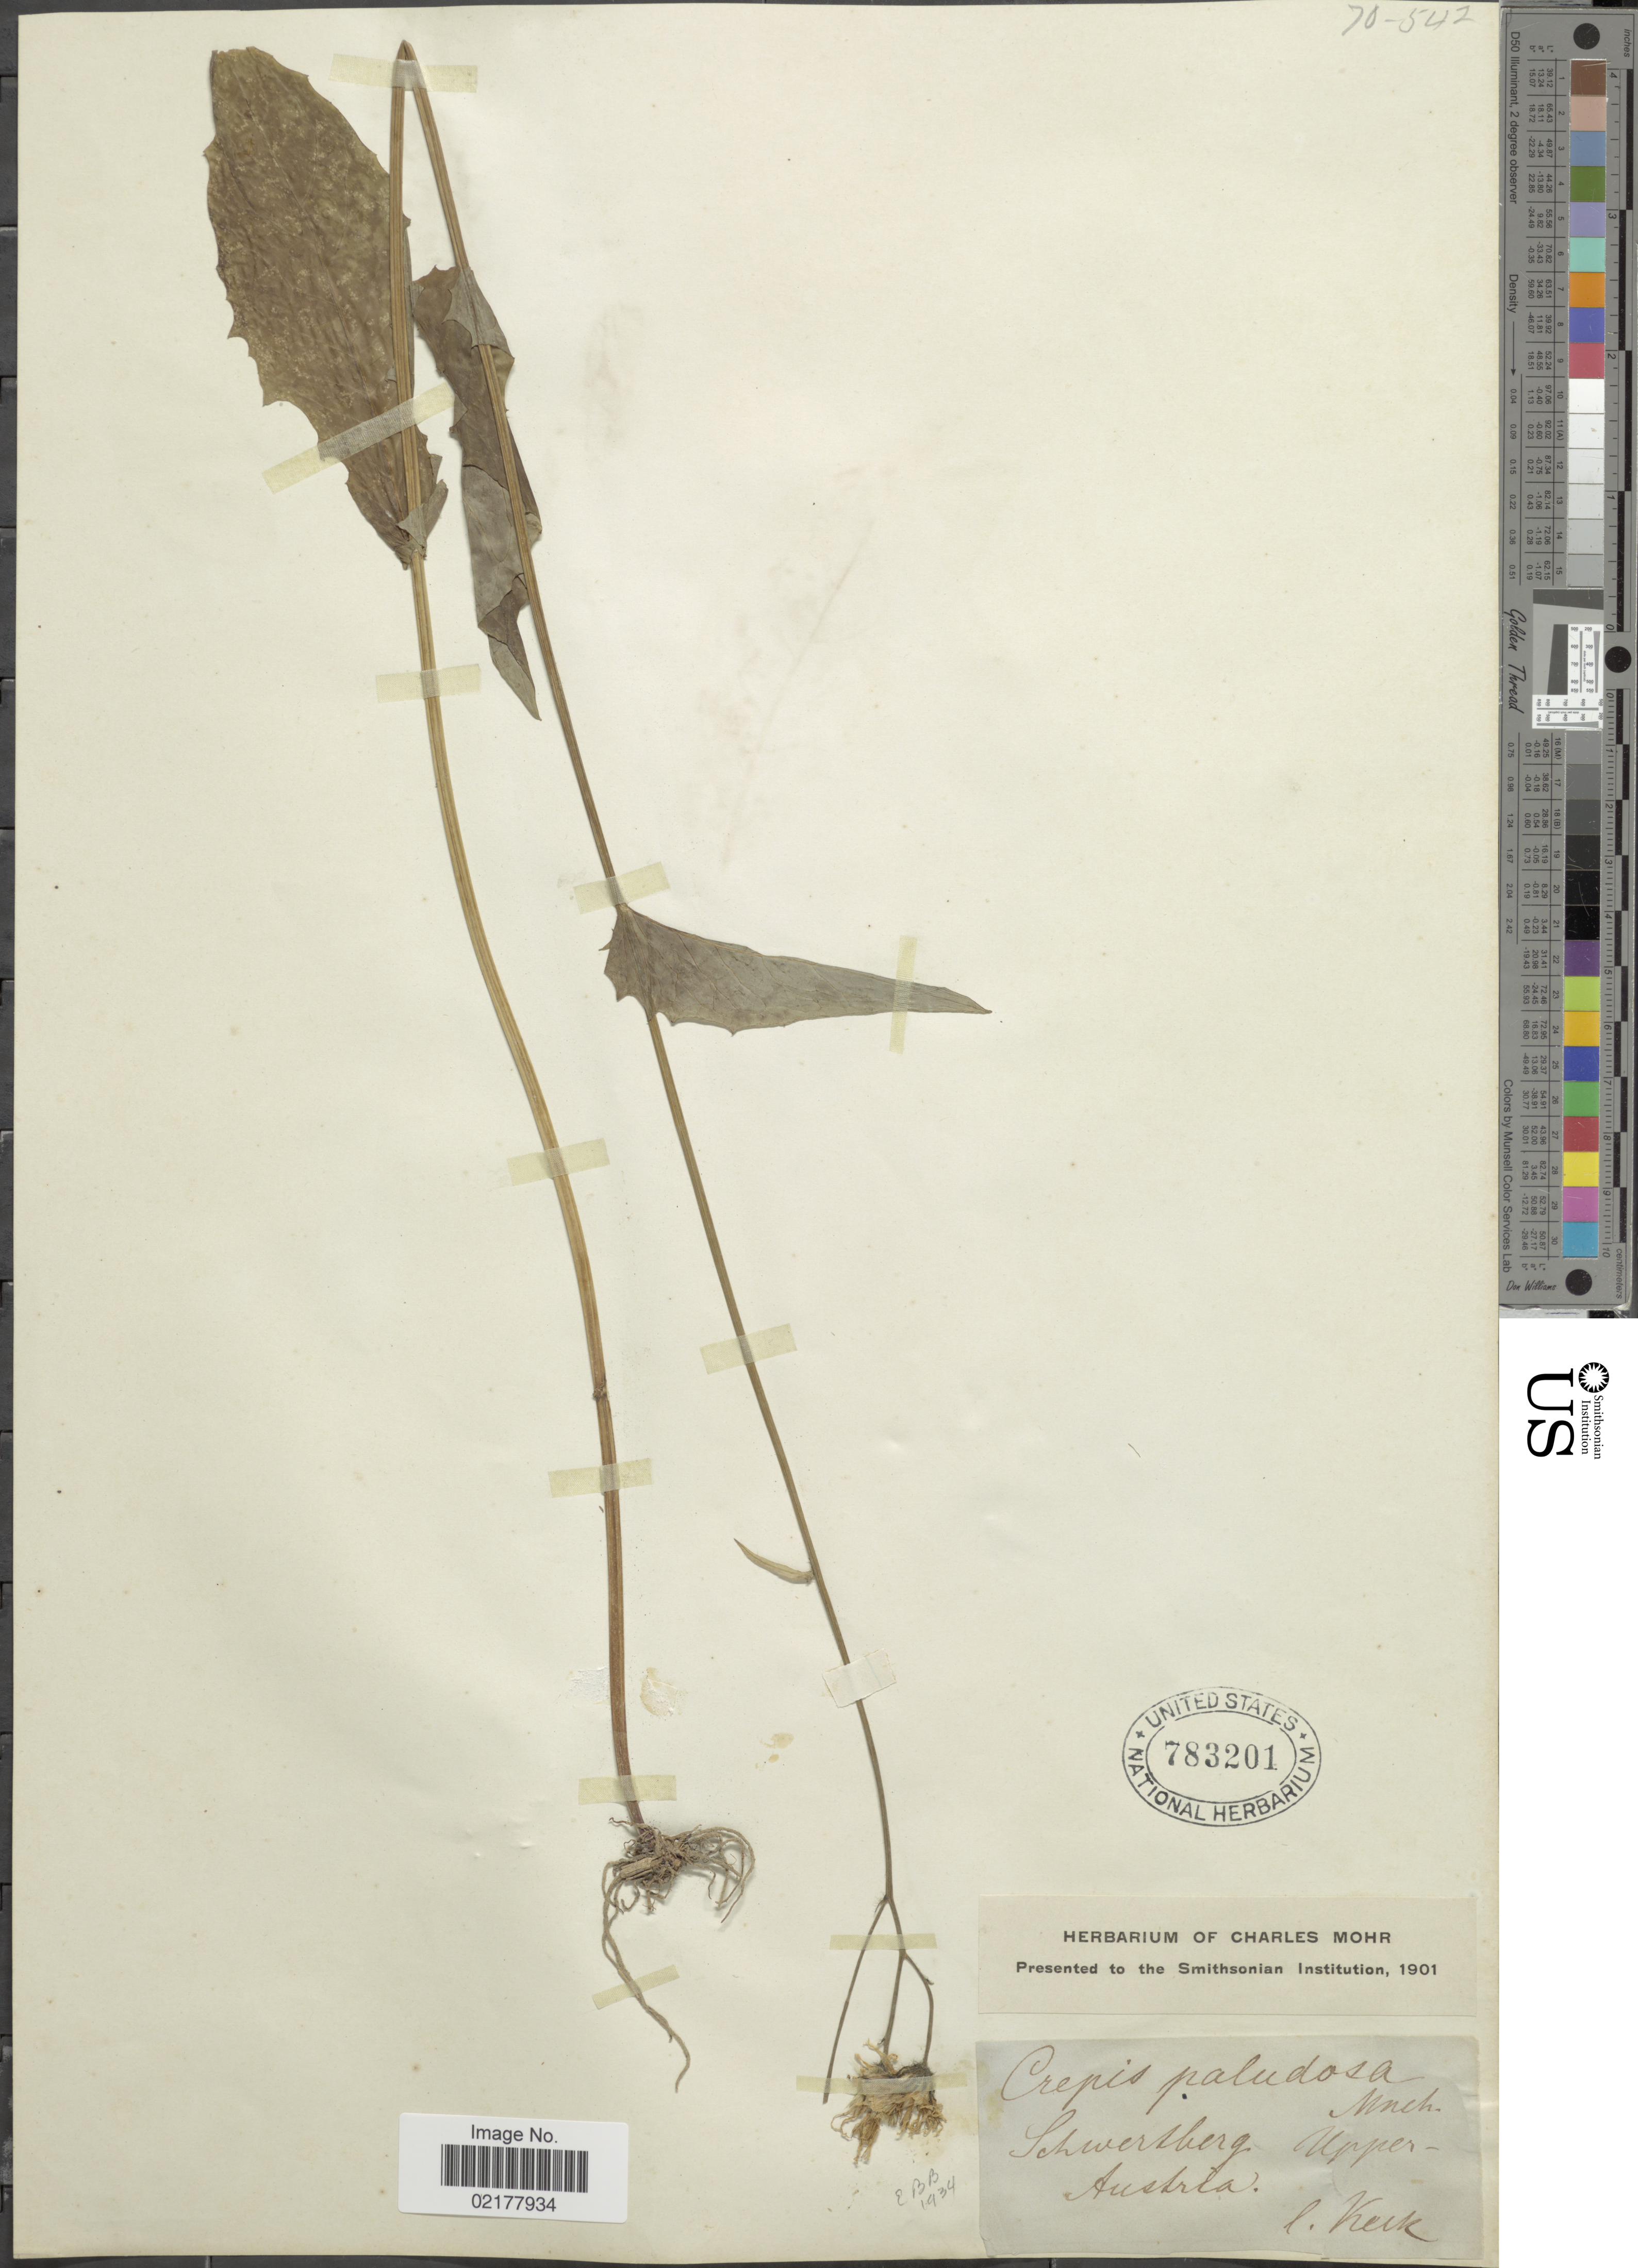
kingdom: Plantae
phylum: Tracheophyta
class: Magnoliopsida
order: Asterales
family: Asteraceae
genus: Crepis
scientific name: Crepis paludosa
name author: (L.) Moench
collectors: -- Keck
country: Austria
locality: Schwertberg. [interpreted] Upper Austria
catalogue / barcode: US 783201